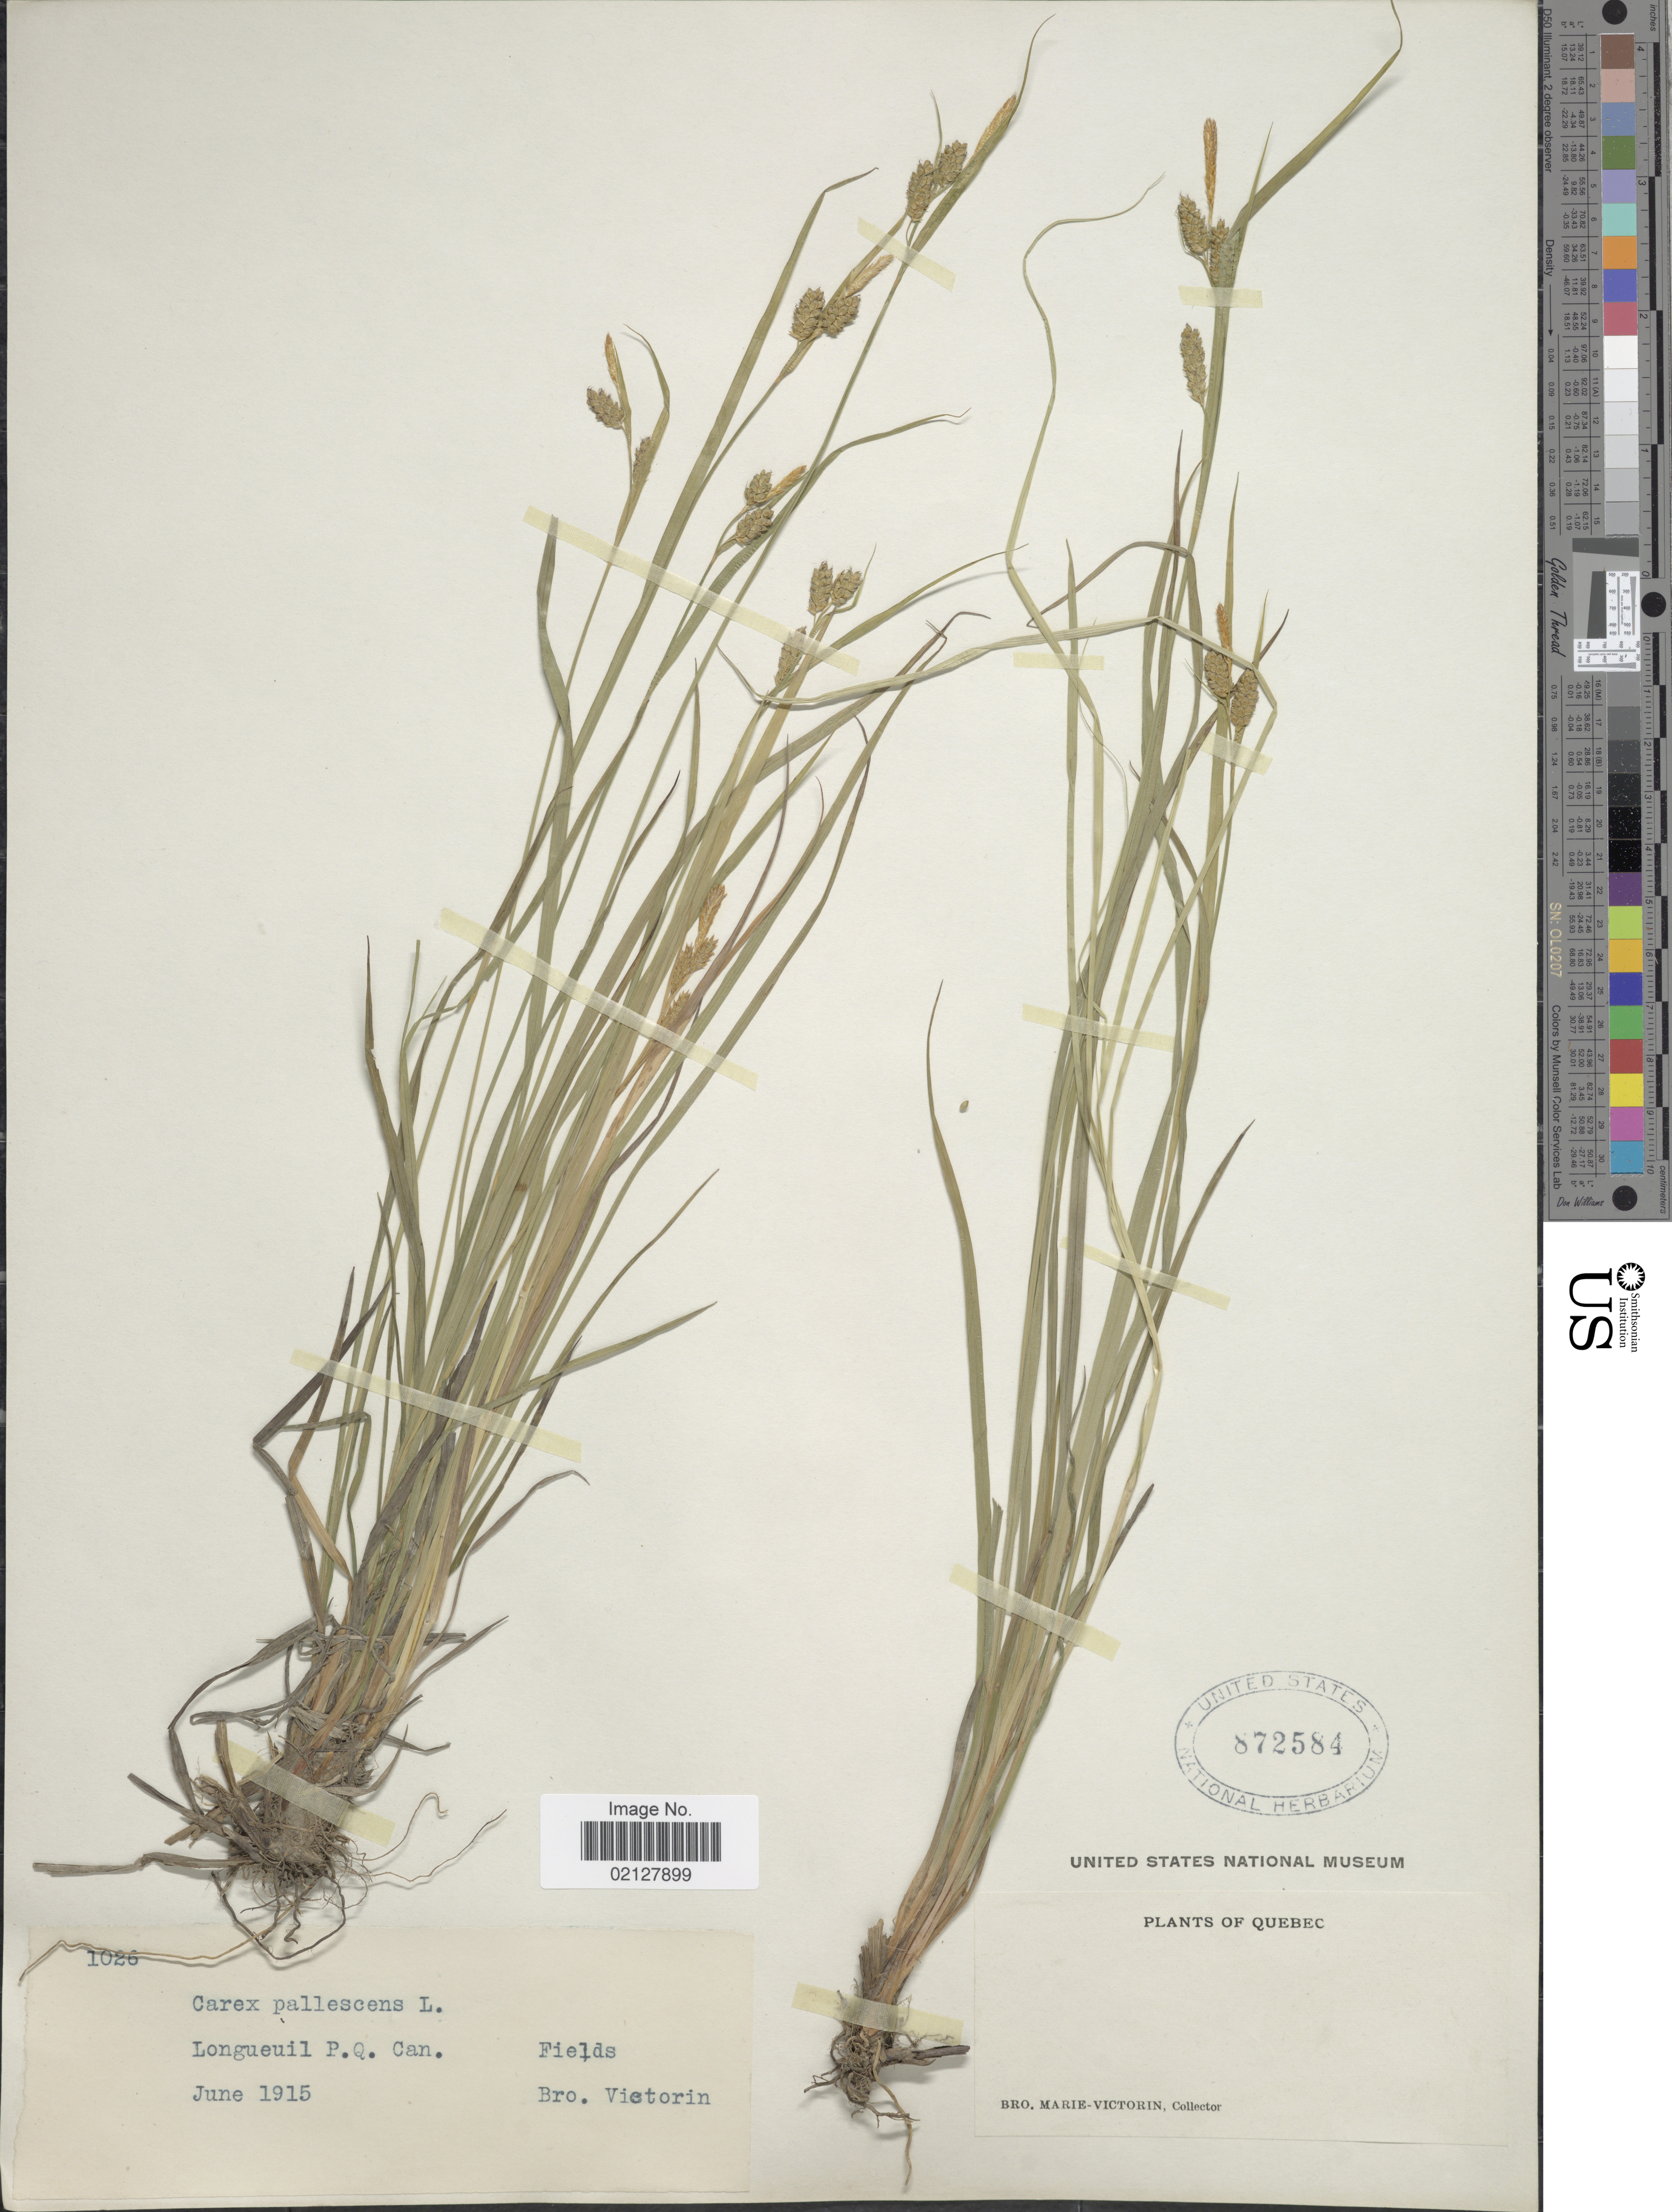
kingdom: Plantae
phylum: Tracheophyta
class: Liliopsida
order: Poales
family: Cyperaceae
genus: Carex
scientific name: Carex pallescens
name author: L.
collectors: Fr. Marie-Victorin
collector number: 1026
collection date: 1915-06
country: Canada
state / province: Quebec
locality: Longueuil P. Q.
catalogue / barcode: US 872584